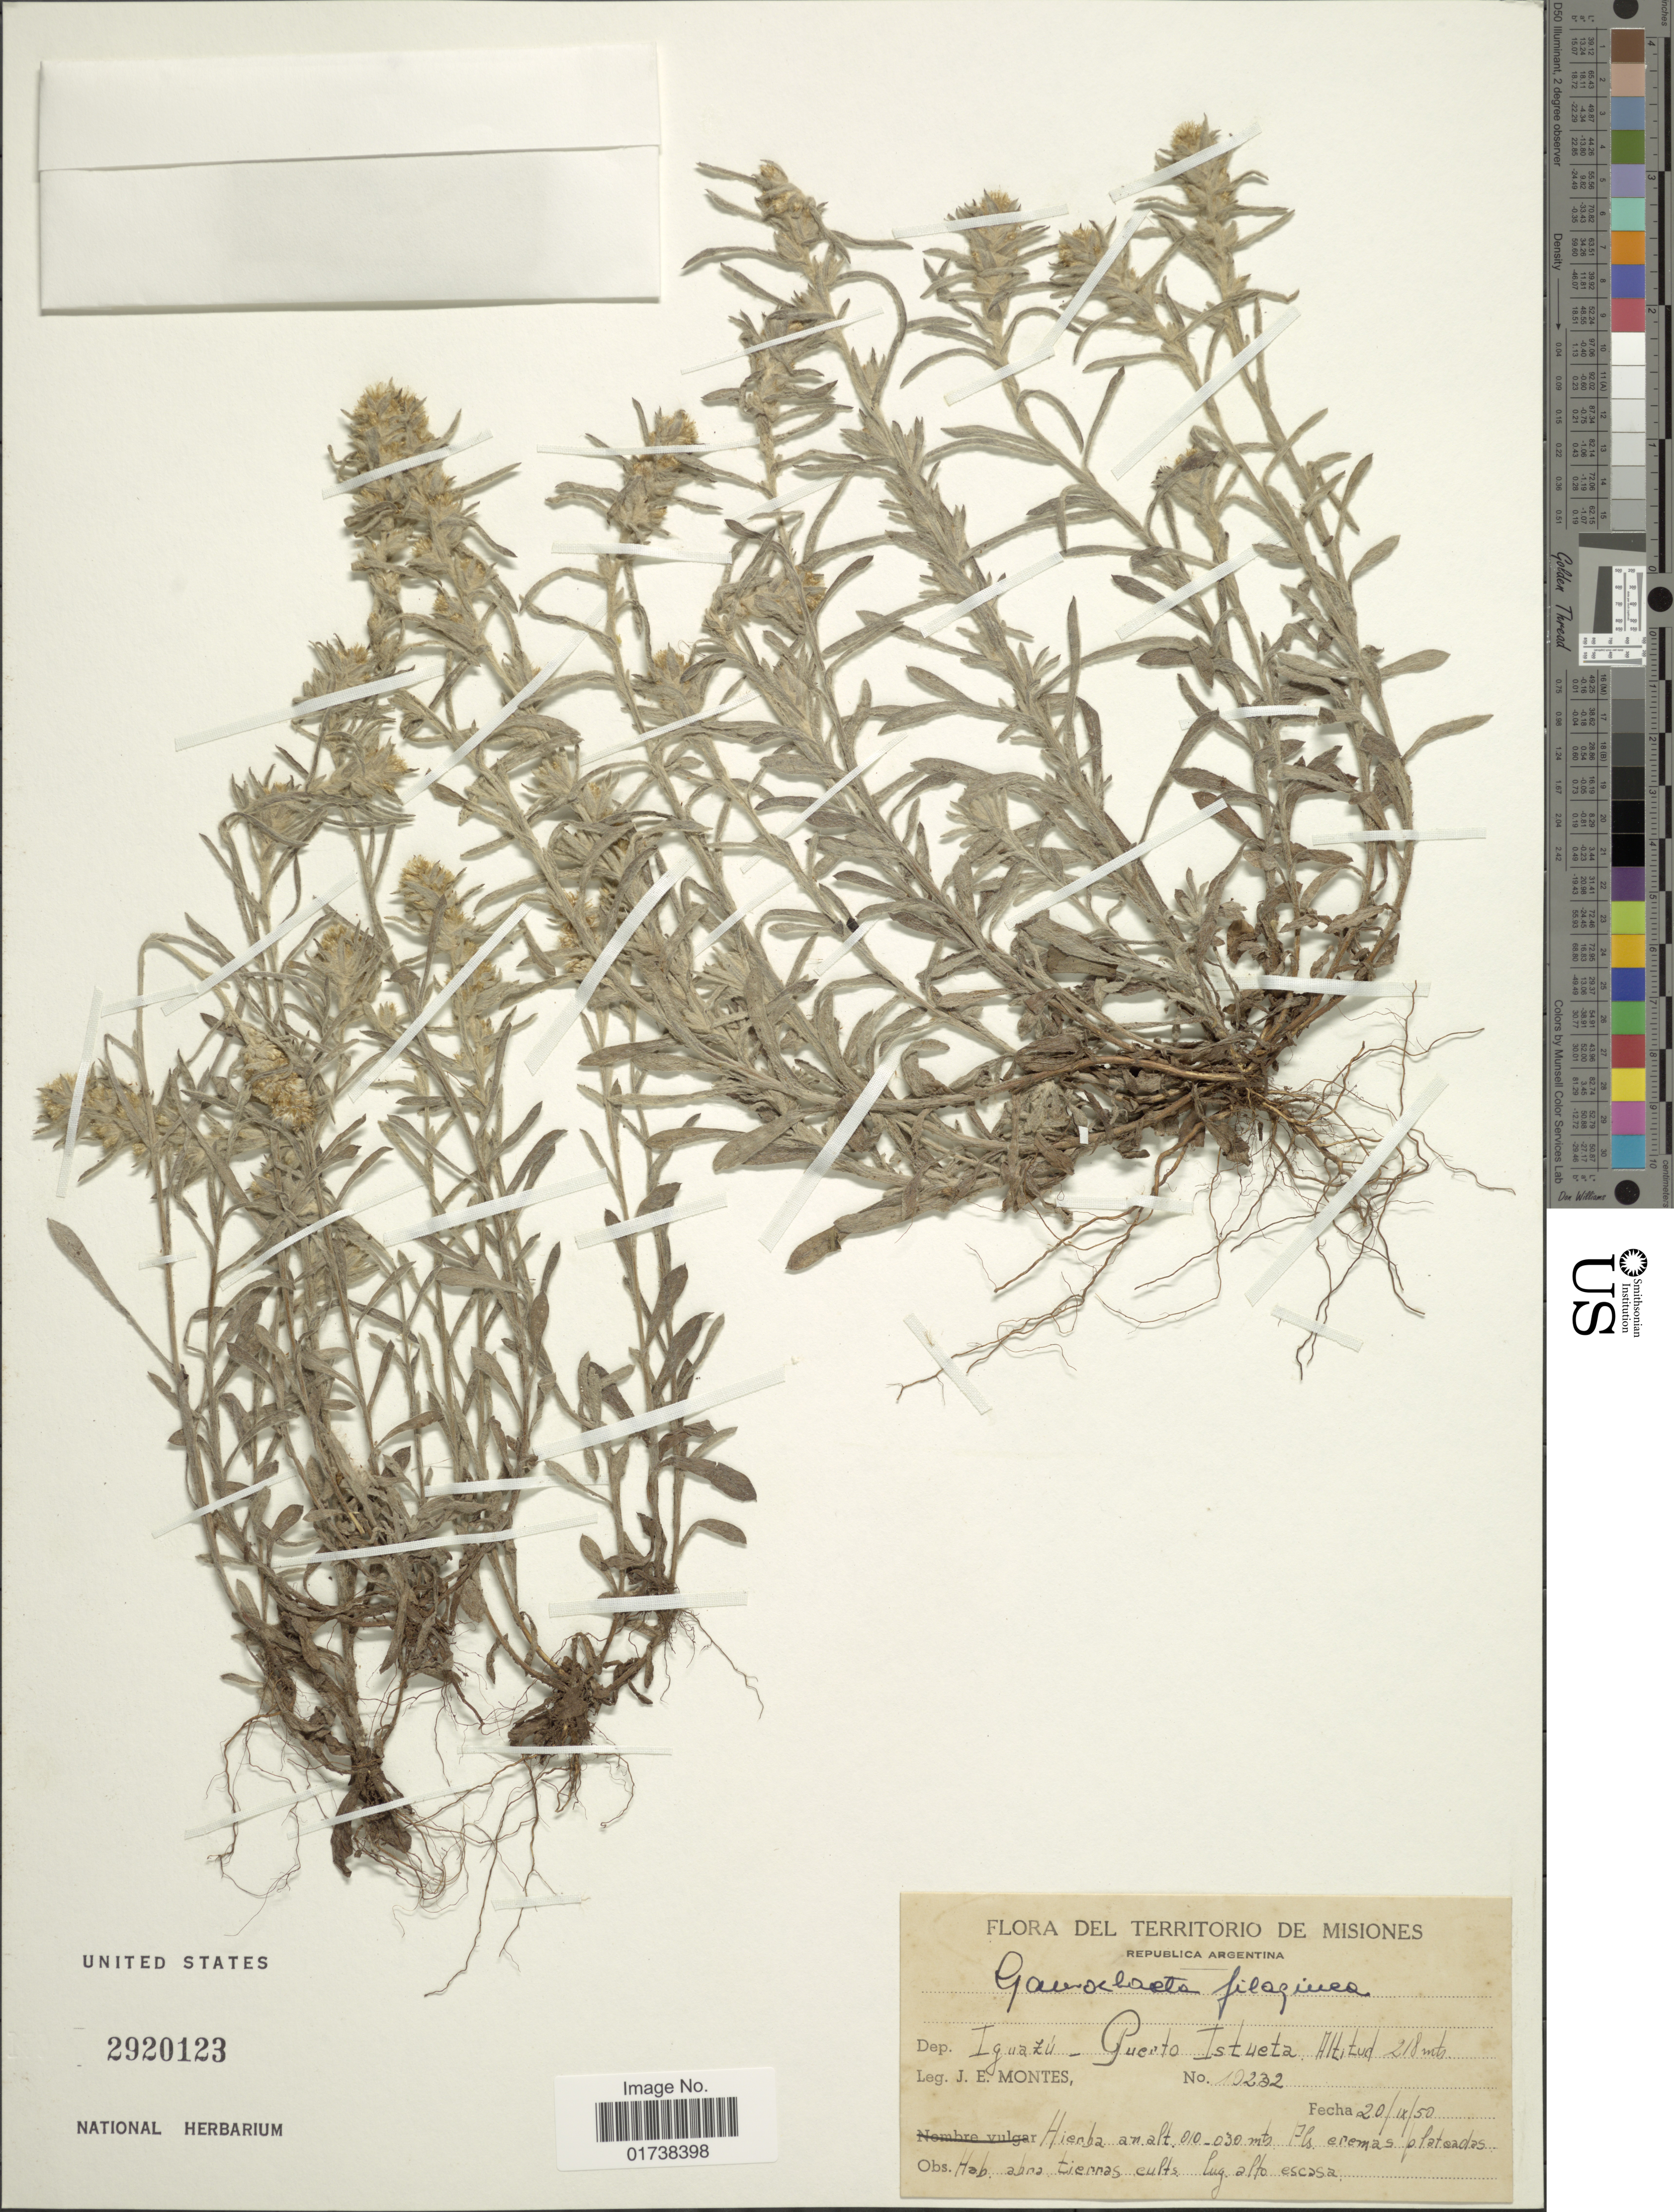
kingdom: Plantae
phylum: Tracheophyta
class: Magnoliopsida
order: Asterales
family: Asteraceae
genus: Gamochaeta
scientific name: Gamochaeta filaginea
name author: (DC.) Cabrera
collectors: J. E. Montes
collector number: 10232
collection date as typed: Transcribed d/m/y: 20/9/50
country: Argentina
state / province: Misiones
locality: Del Territorio de Misiones, Dep. Iguazu - Puerto Istueta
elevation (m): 218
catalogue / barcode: US 2920123